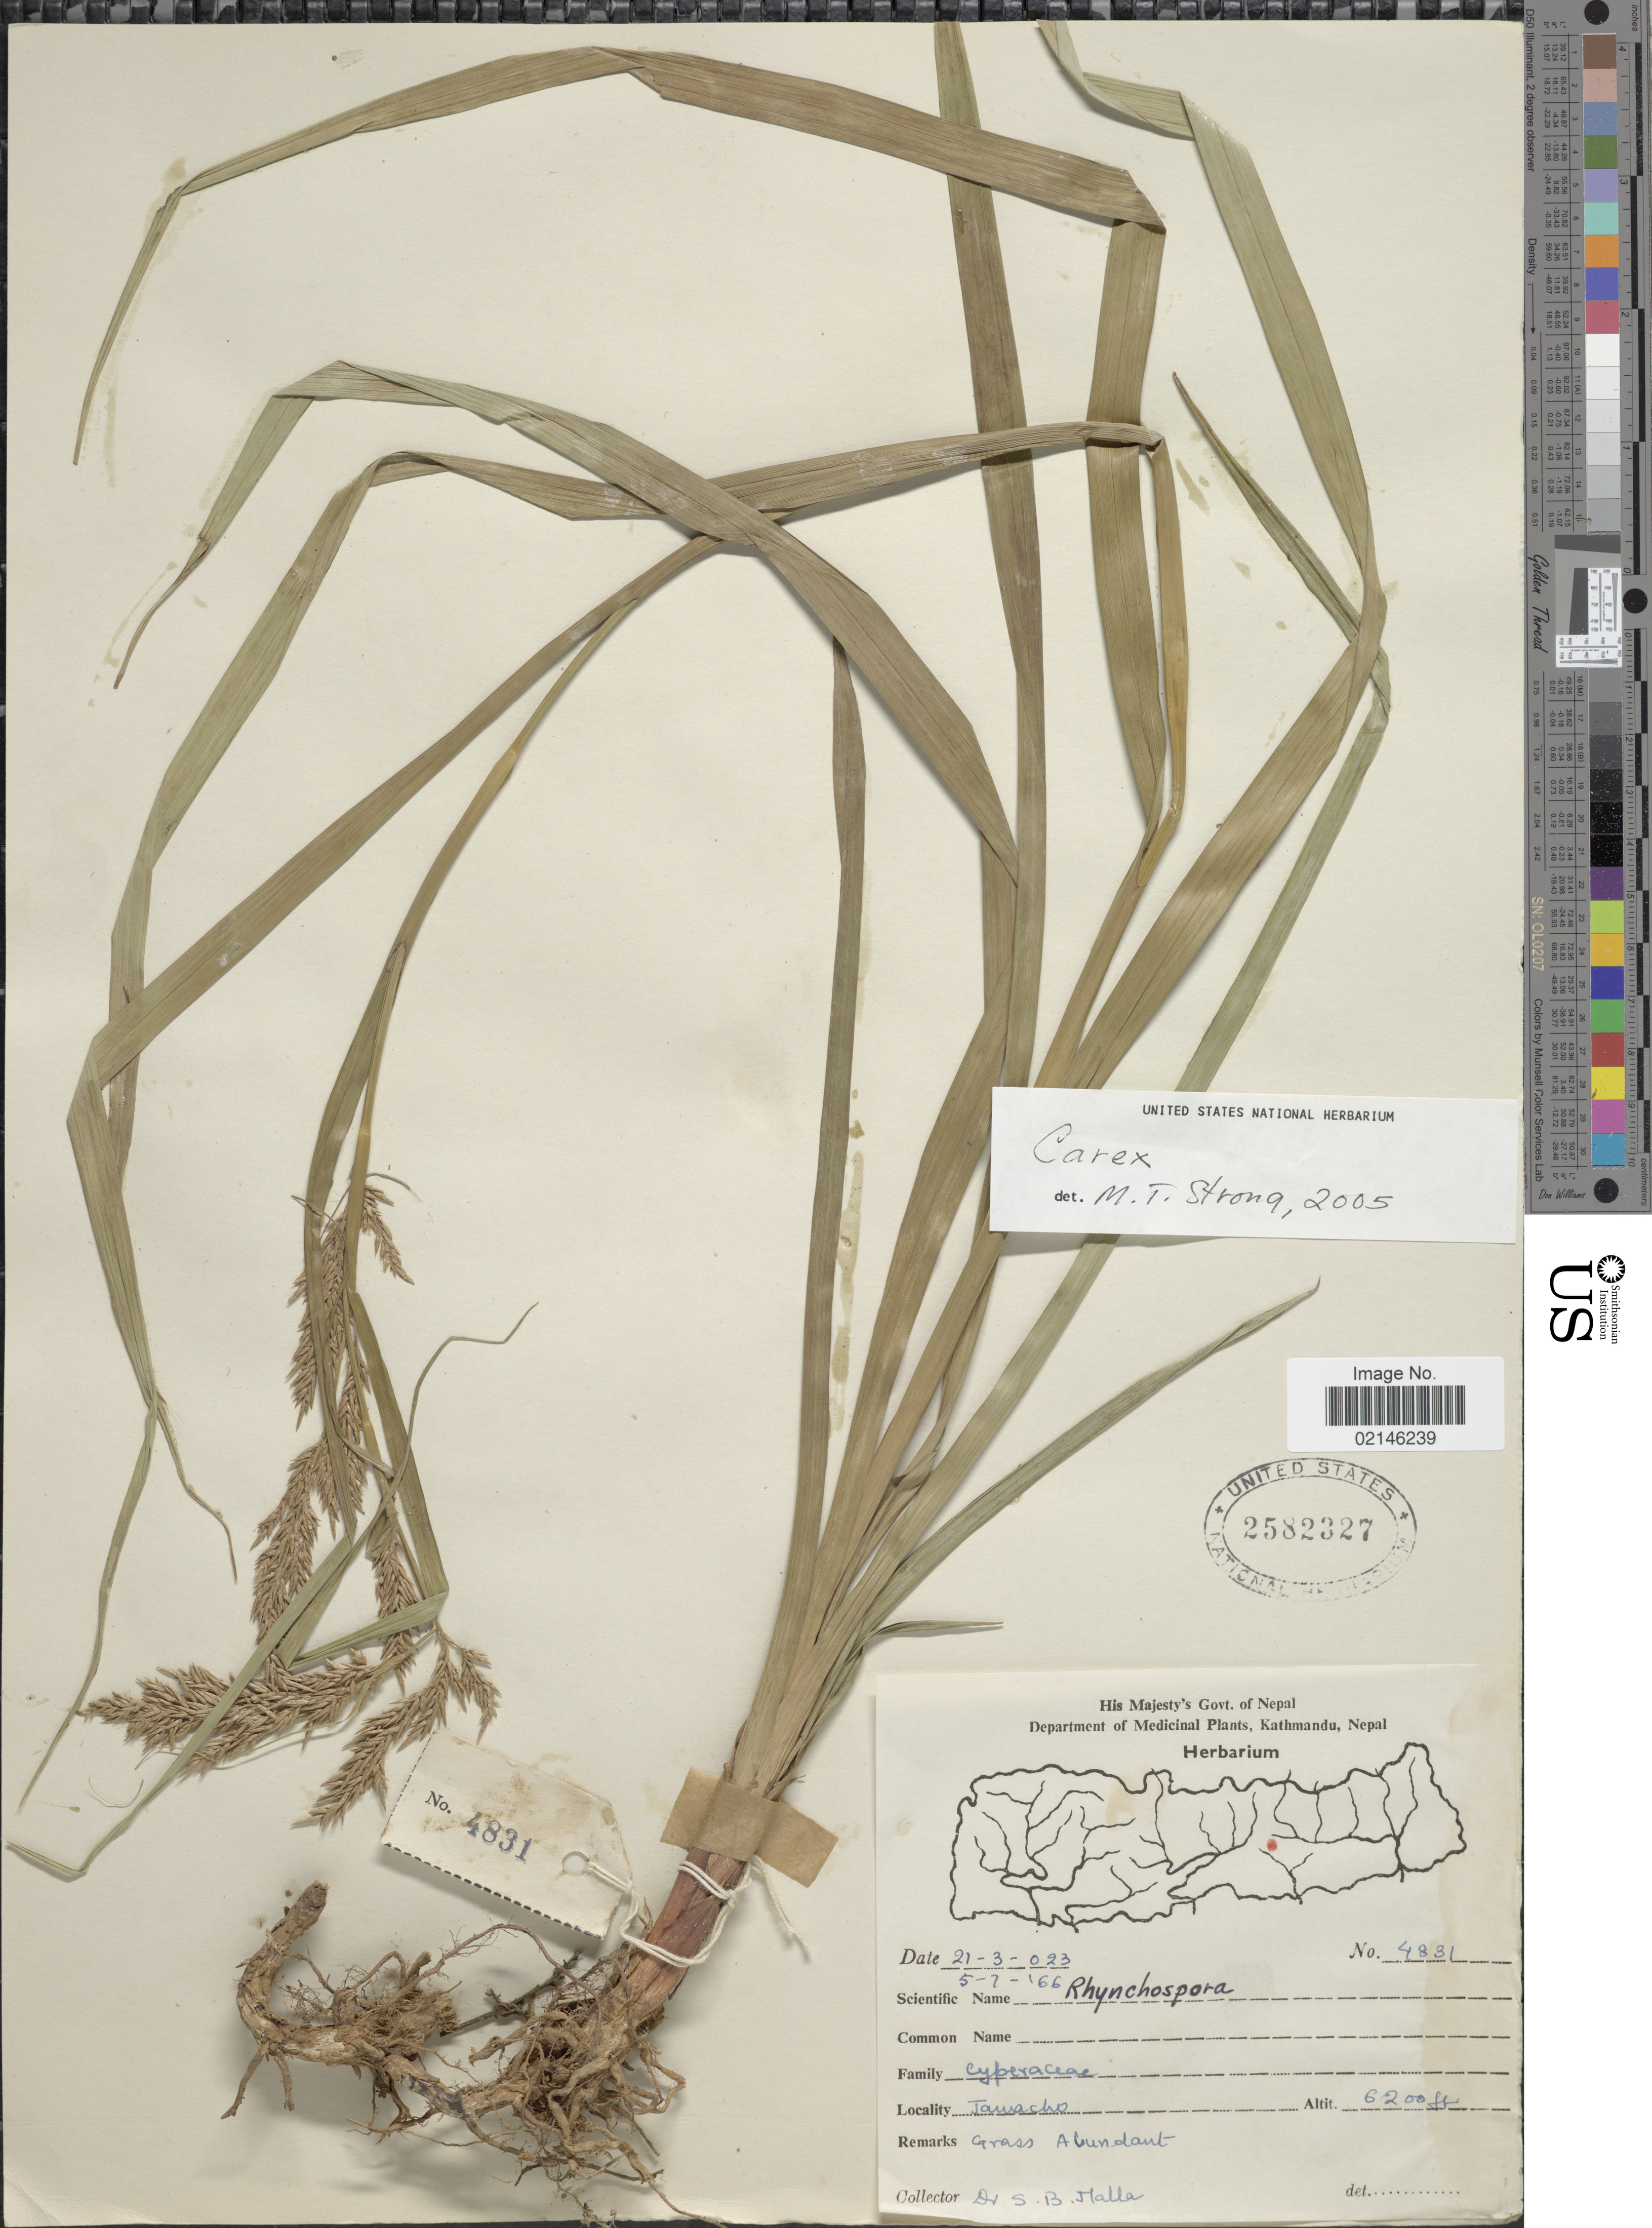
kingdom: Plantae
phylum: Tracheophyta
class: Liliopsida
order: Poales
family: Cyperaceae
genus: Carex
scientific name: Carex sp.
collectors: S. Malla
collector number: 4831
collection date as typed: Transcribed d/m/y: 5/7/66 to 5/7/166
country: Nepal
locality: Tamacho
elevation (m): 1890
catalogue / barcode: US 2582327